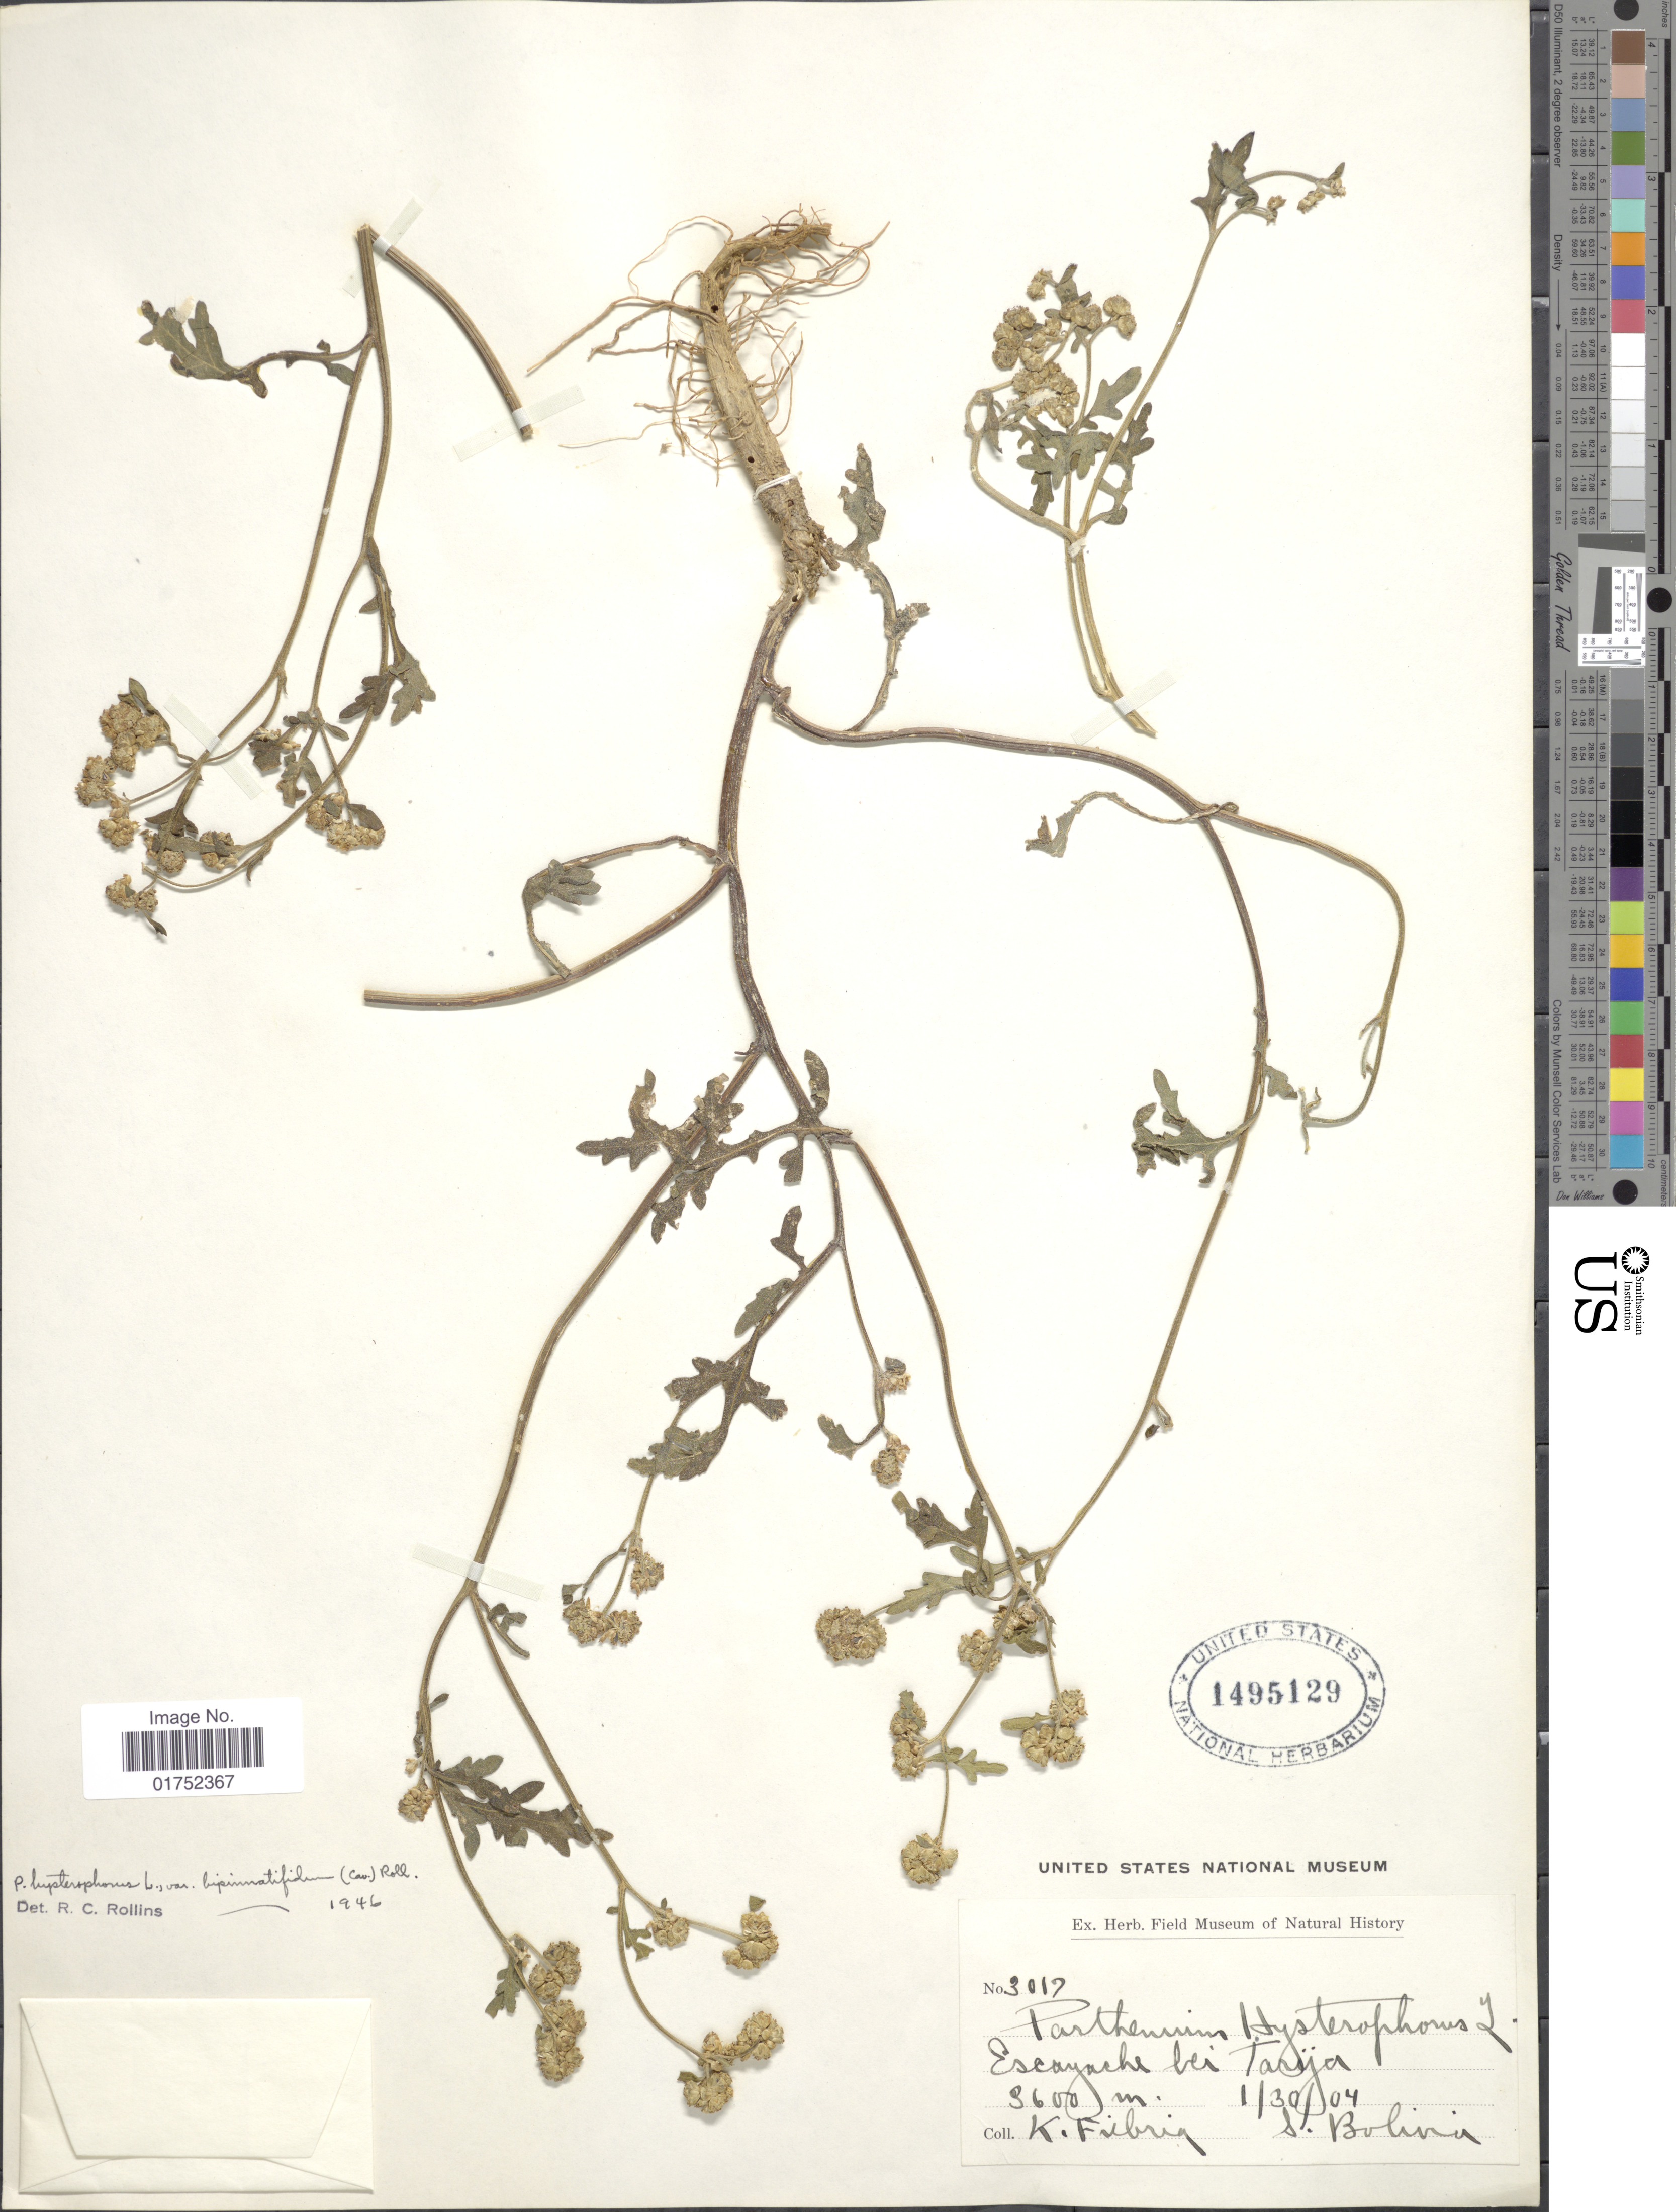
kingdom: Plantae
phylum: Tracheophyta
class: Magnoliopsida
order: Asterales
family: Asteraceae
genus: Parthenium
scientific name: Parthenium hysterophorus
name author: L.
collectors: K. Fiebrig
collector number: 3017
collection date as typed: Transcribed d/m/y: 30/1/04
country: Bolivia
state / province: Tarija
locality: Escayache bei Tarija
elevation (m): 3600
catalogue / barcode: US 1495129